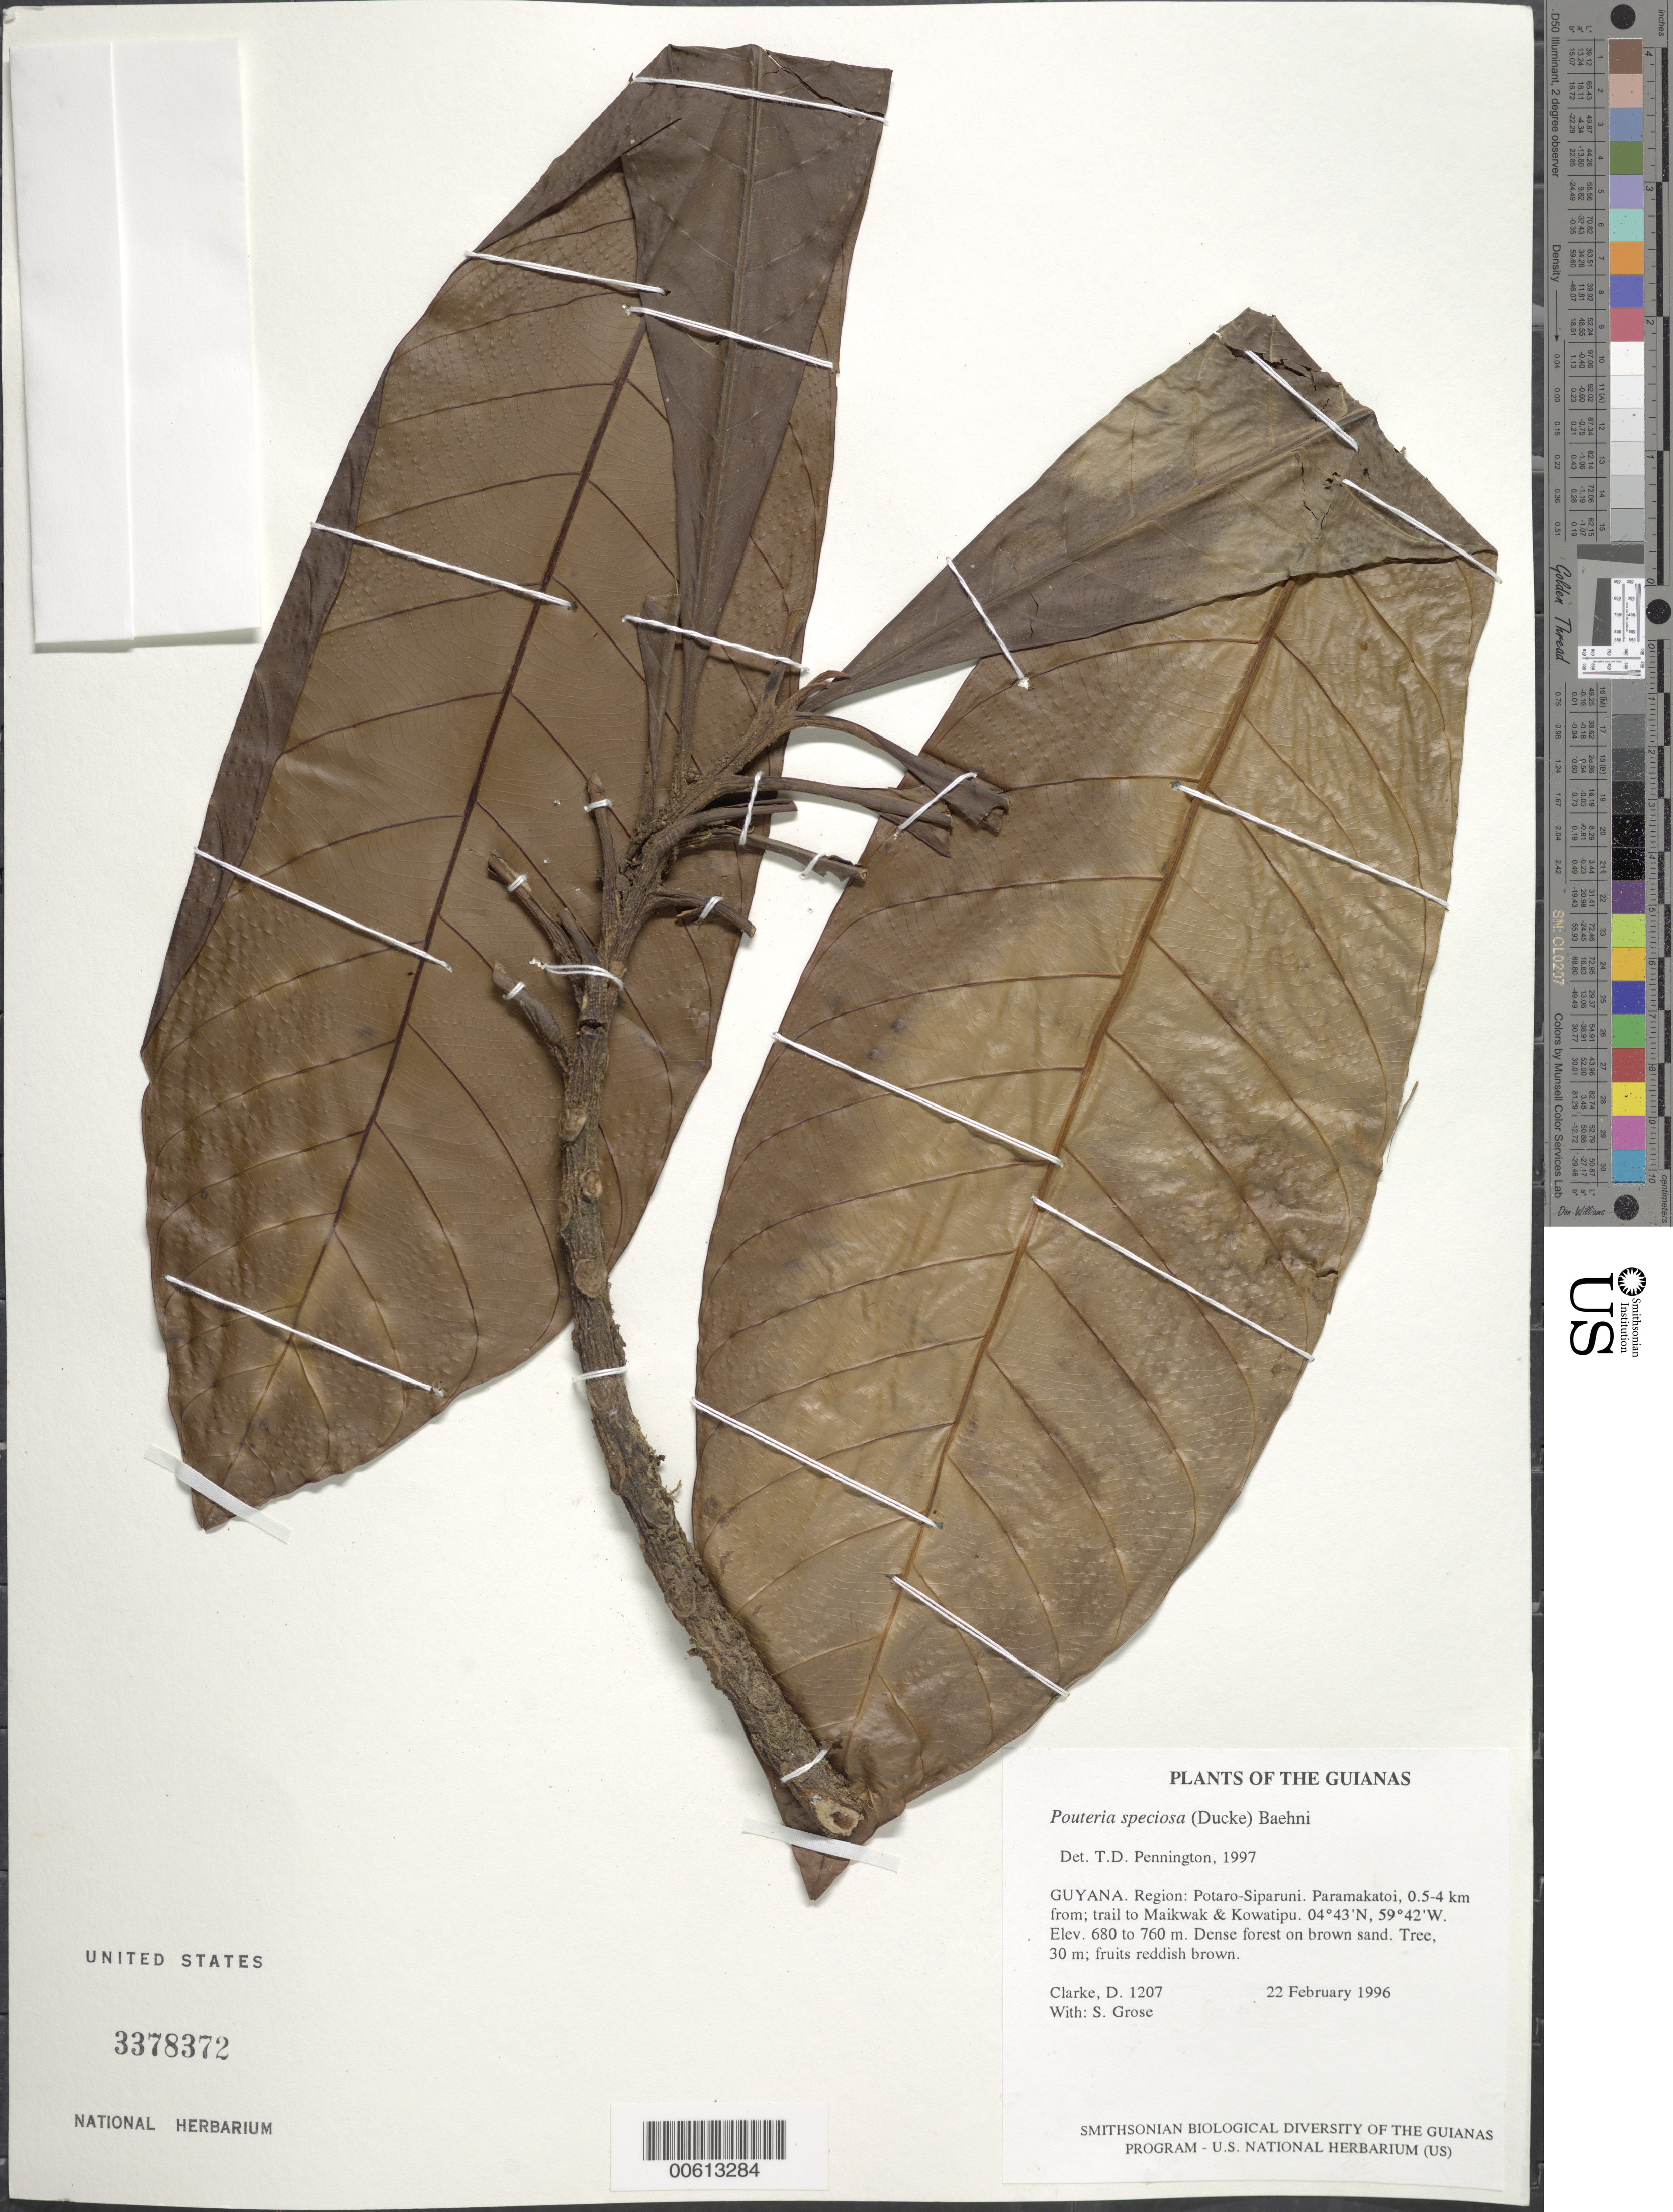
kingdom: Plantae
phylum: Tracheophyta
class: Magnoliopsida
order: Ericales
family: Sapotaceae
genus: Pouteria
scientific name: Pouteria speciosa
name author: (Ducke) Baehni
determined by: Pennington, T. D., (K)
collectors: H. D. Clarke & S. Grose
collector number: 1207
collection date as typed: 22 February 1996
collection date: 1996-02-22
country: Guyana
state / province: Potaro-Siparuni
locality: Paramakatoi, 0.5-4 km from; trail to Maikwak & Kowatipu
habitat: Dense forest on brown sand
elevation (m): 680